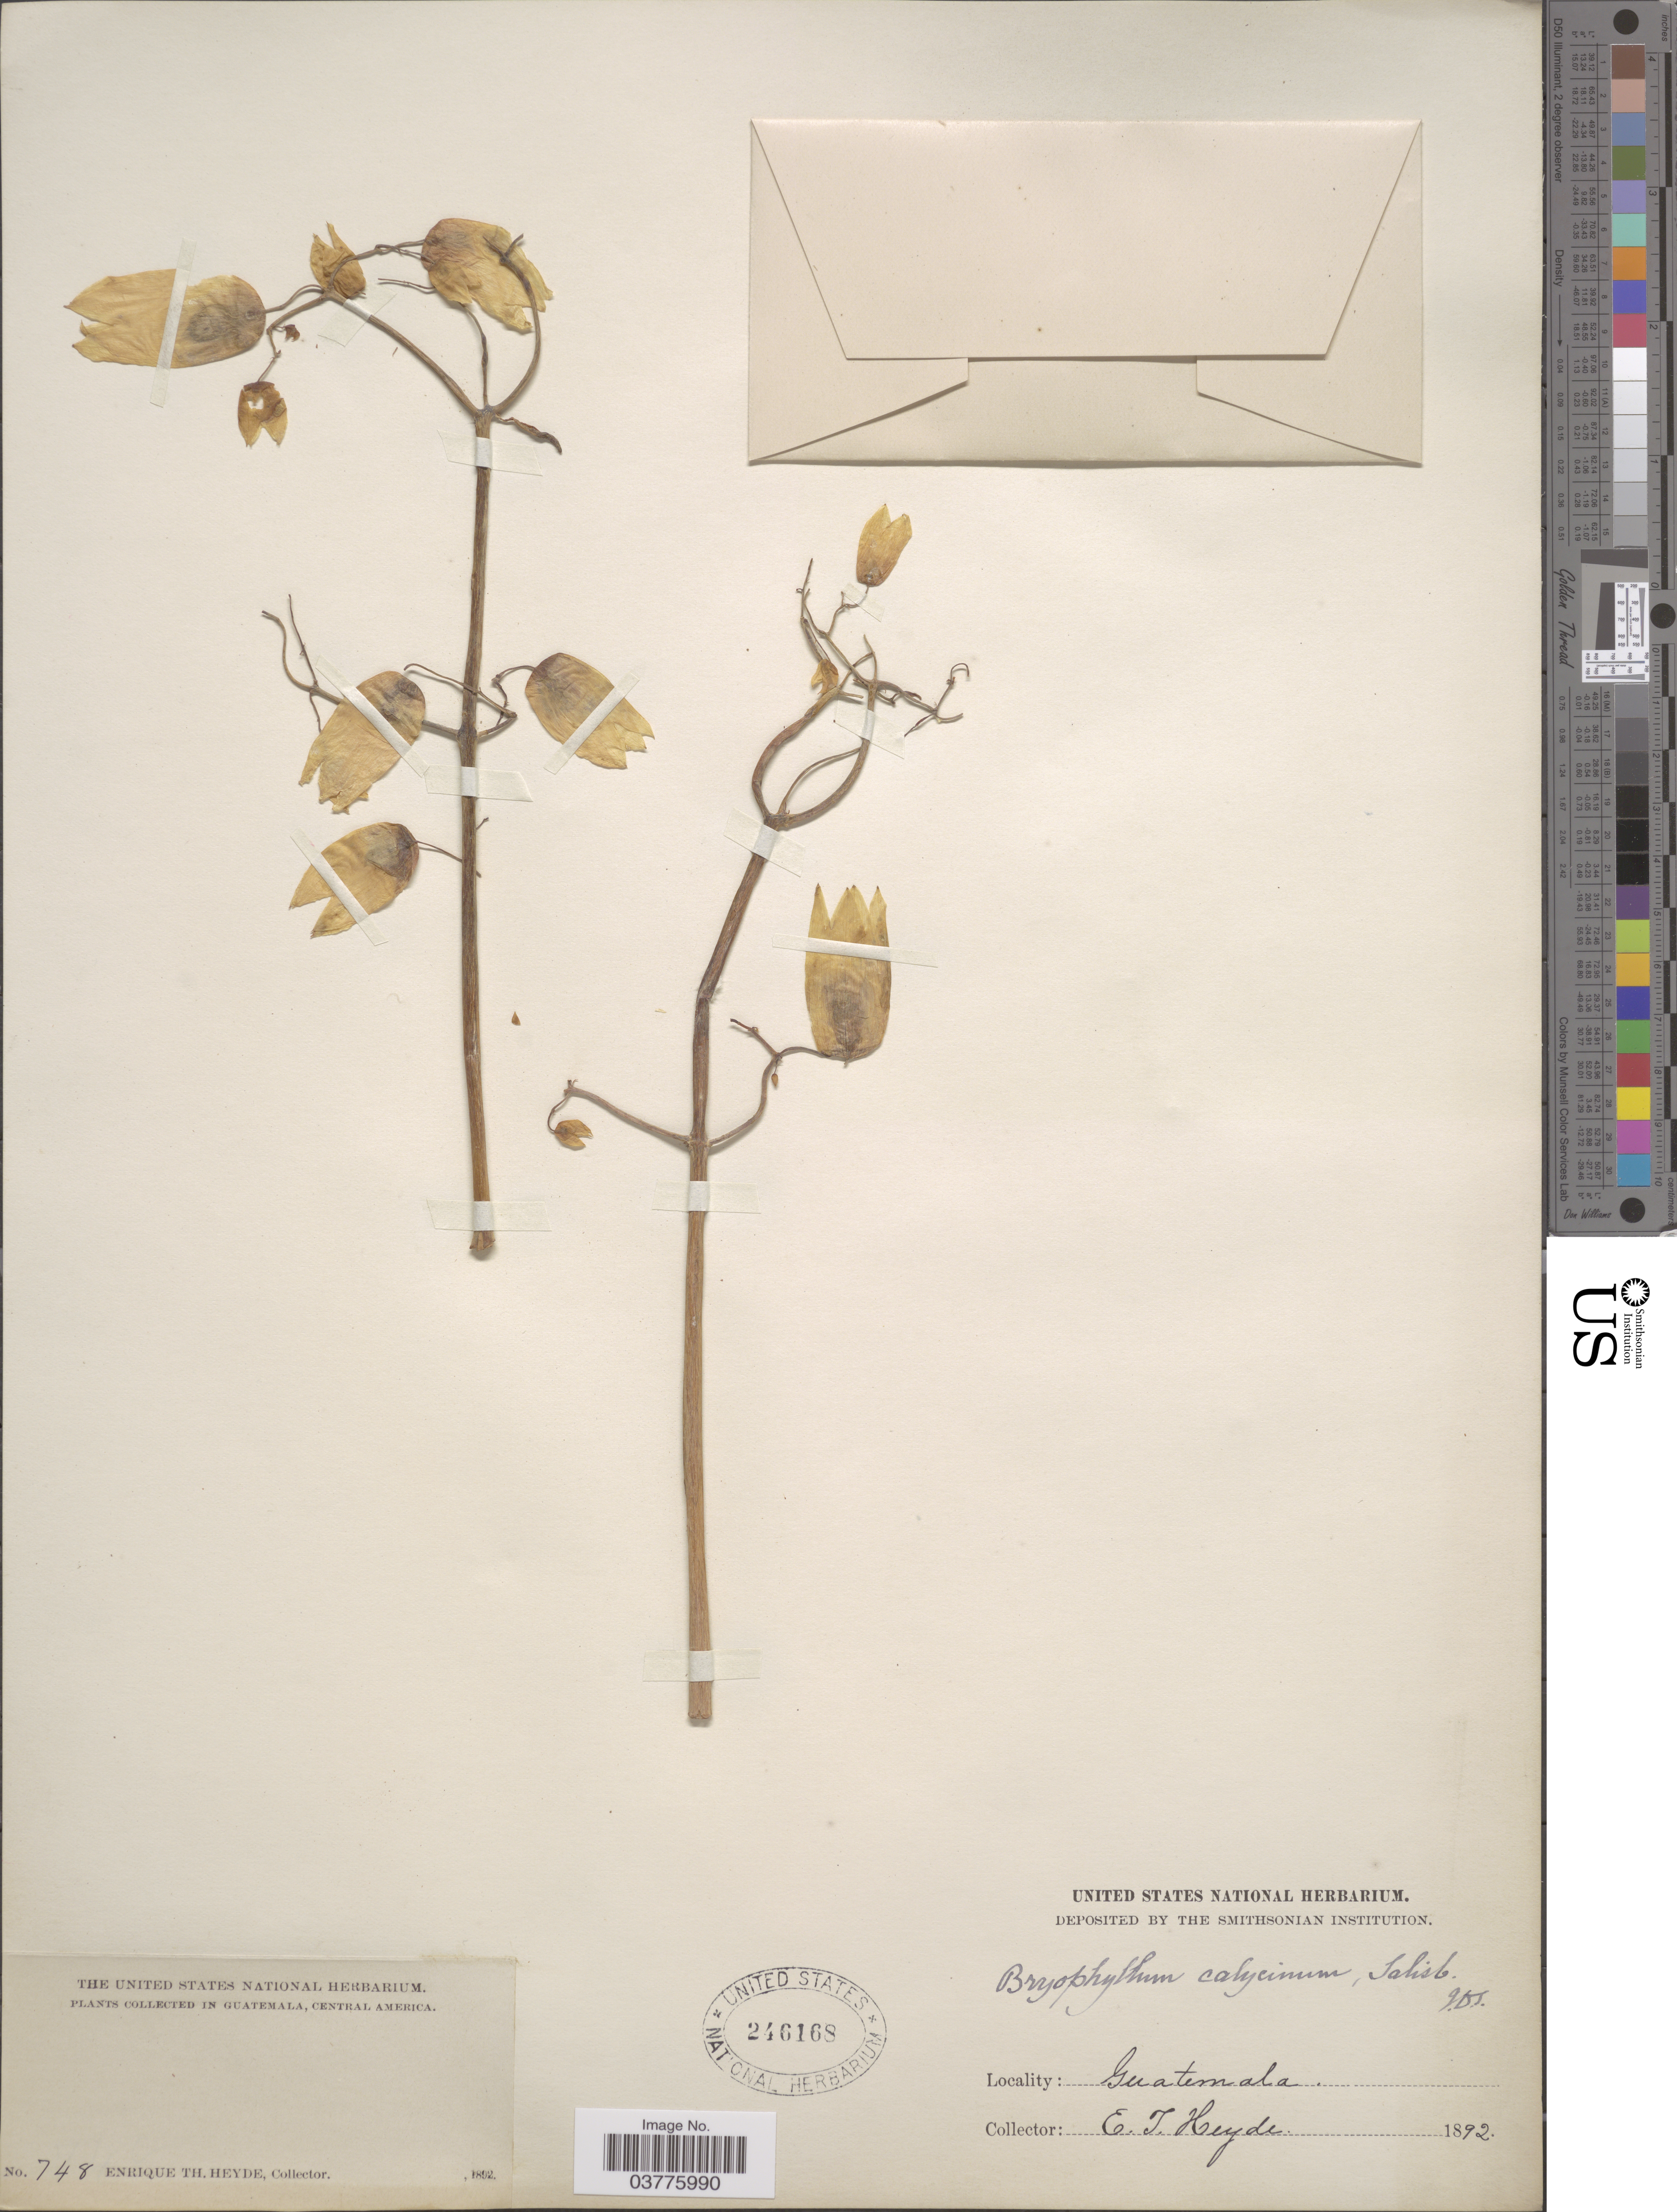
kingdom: Plantae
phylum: Tracheophyta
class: Magnoliopsida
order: Saxifragales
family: Crassulaceae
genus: Kalanchoe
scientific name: Kalanchoe pinnata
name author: (Lam.) Pers.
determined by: Strong, Mark T., (BOT), Smithsonian Institution - National Museum of Natural History (UNITED STATES)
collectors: E. T. Heyde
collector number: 748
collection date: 1892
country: Guatemala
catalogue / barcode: US 246168